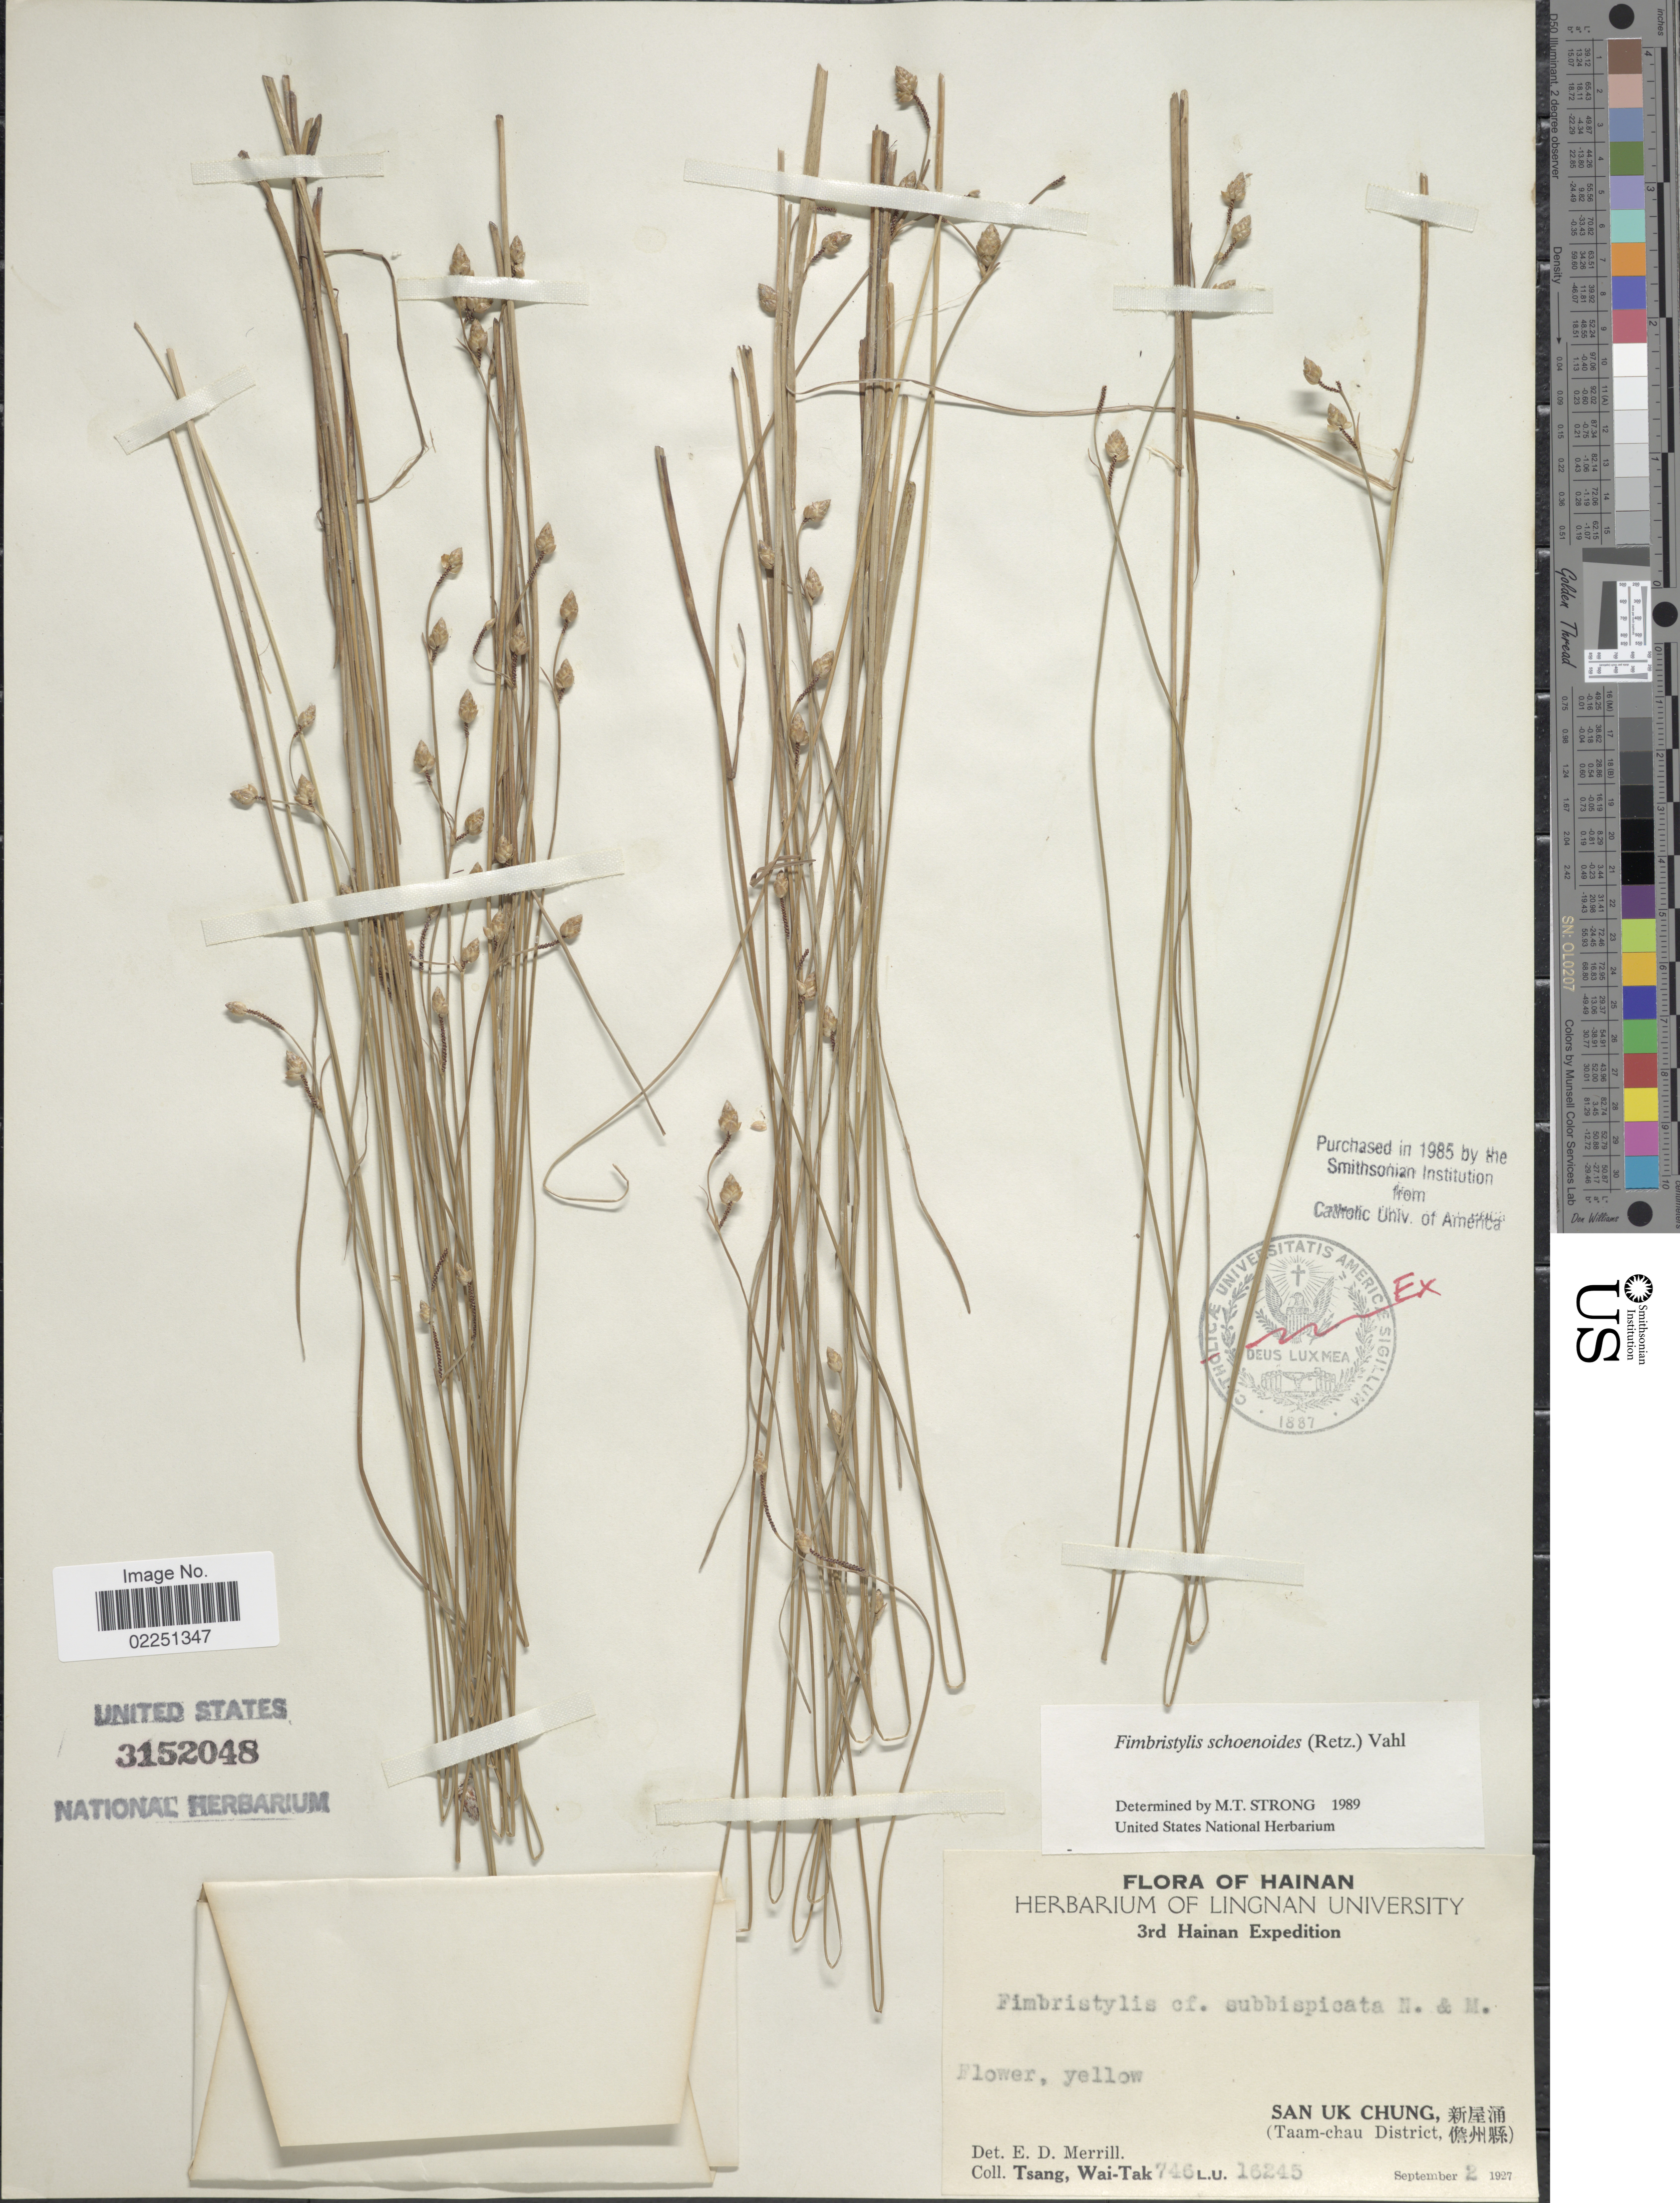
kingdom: Plantae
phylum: Tracheophyta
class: Liliopsida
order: Poales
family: Cyperaceae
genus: Fimbristylis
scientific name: Fimbristylis schoenoides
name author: (Retz.) Vahl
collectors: W. T. Tsang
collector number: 746/L.U.16245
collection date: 1927-09-02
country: China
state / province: Hainan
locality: San Uk Chung, (Taam-chau District)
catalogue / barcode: US 3152048